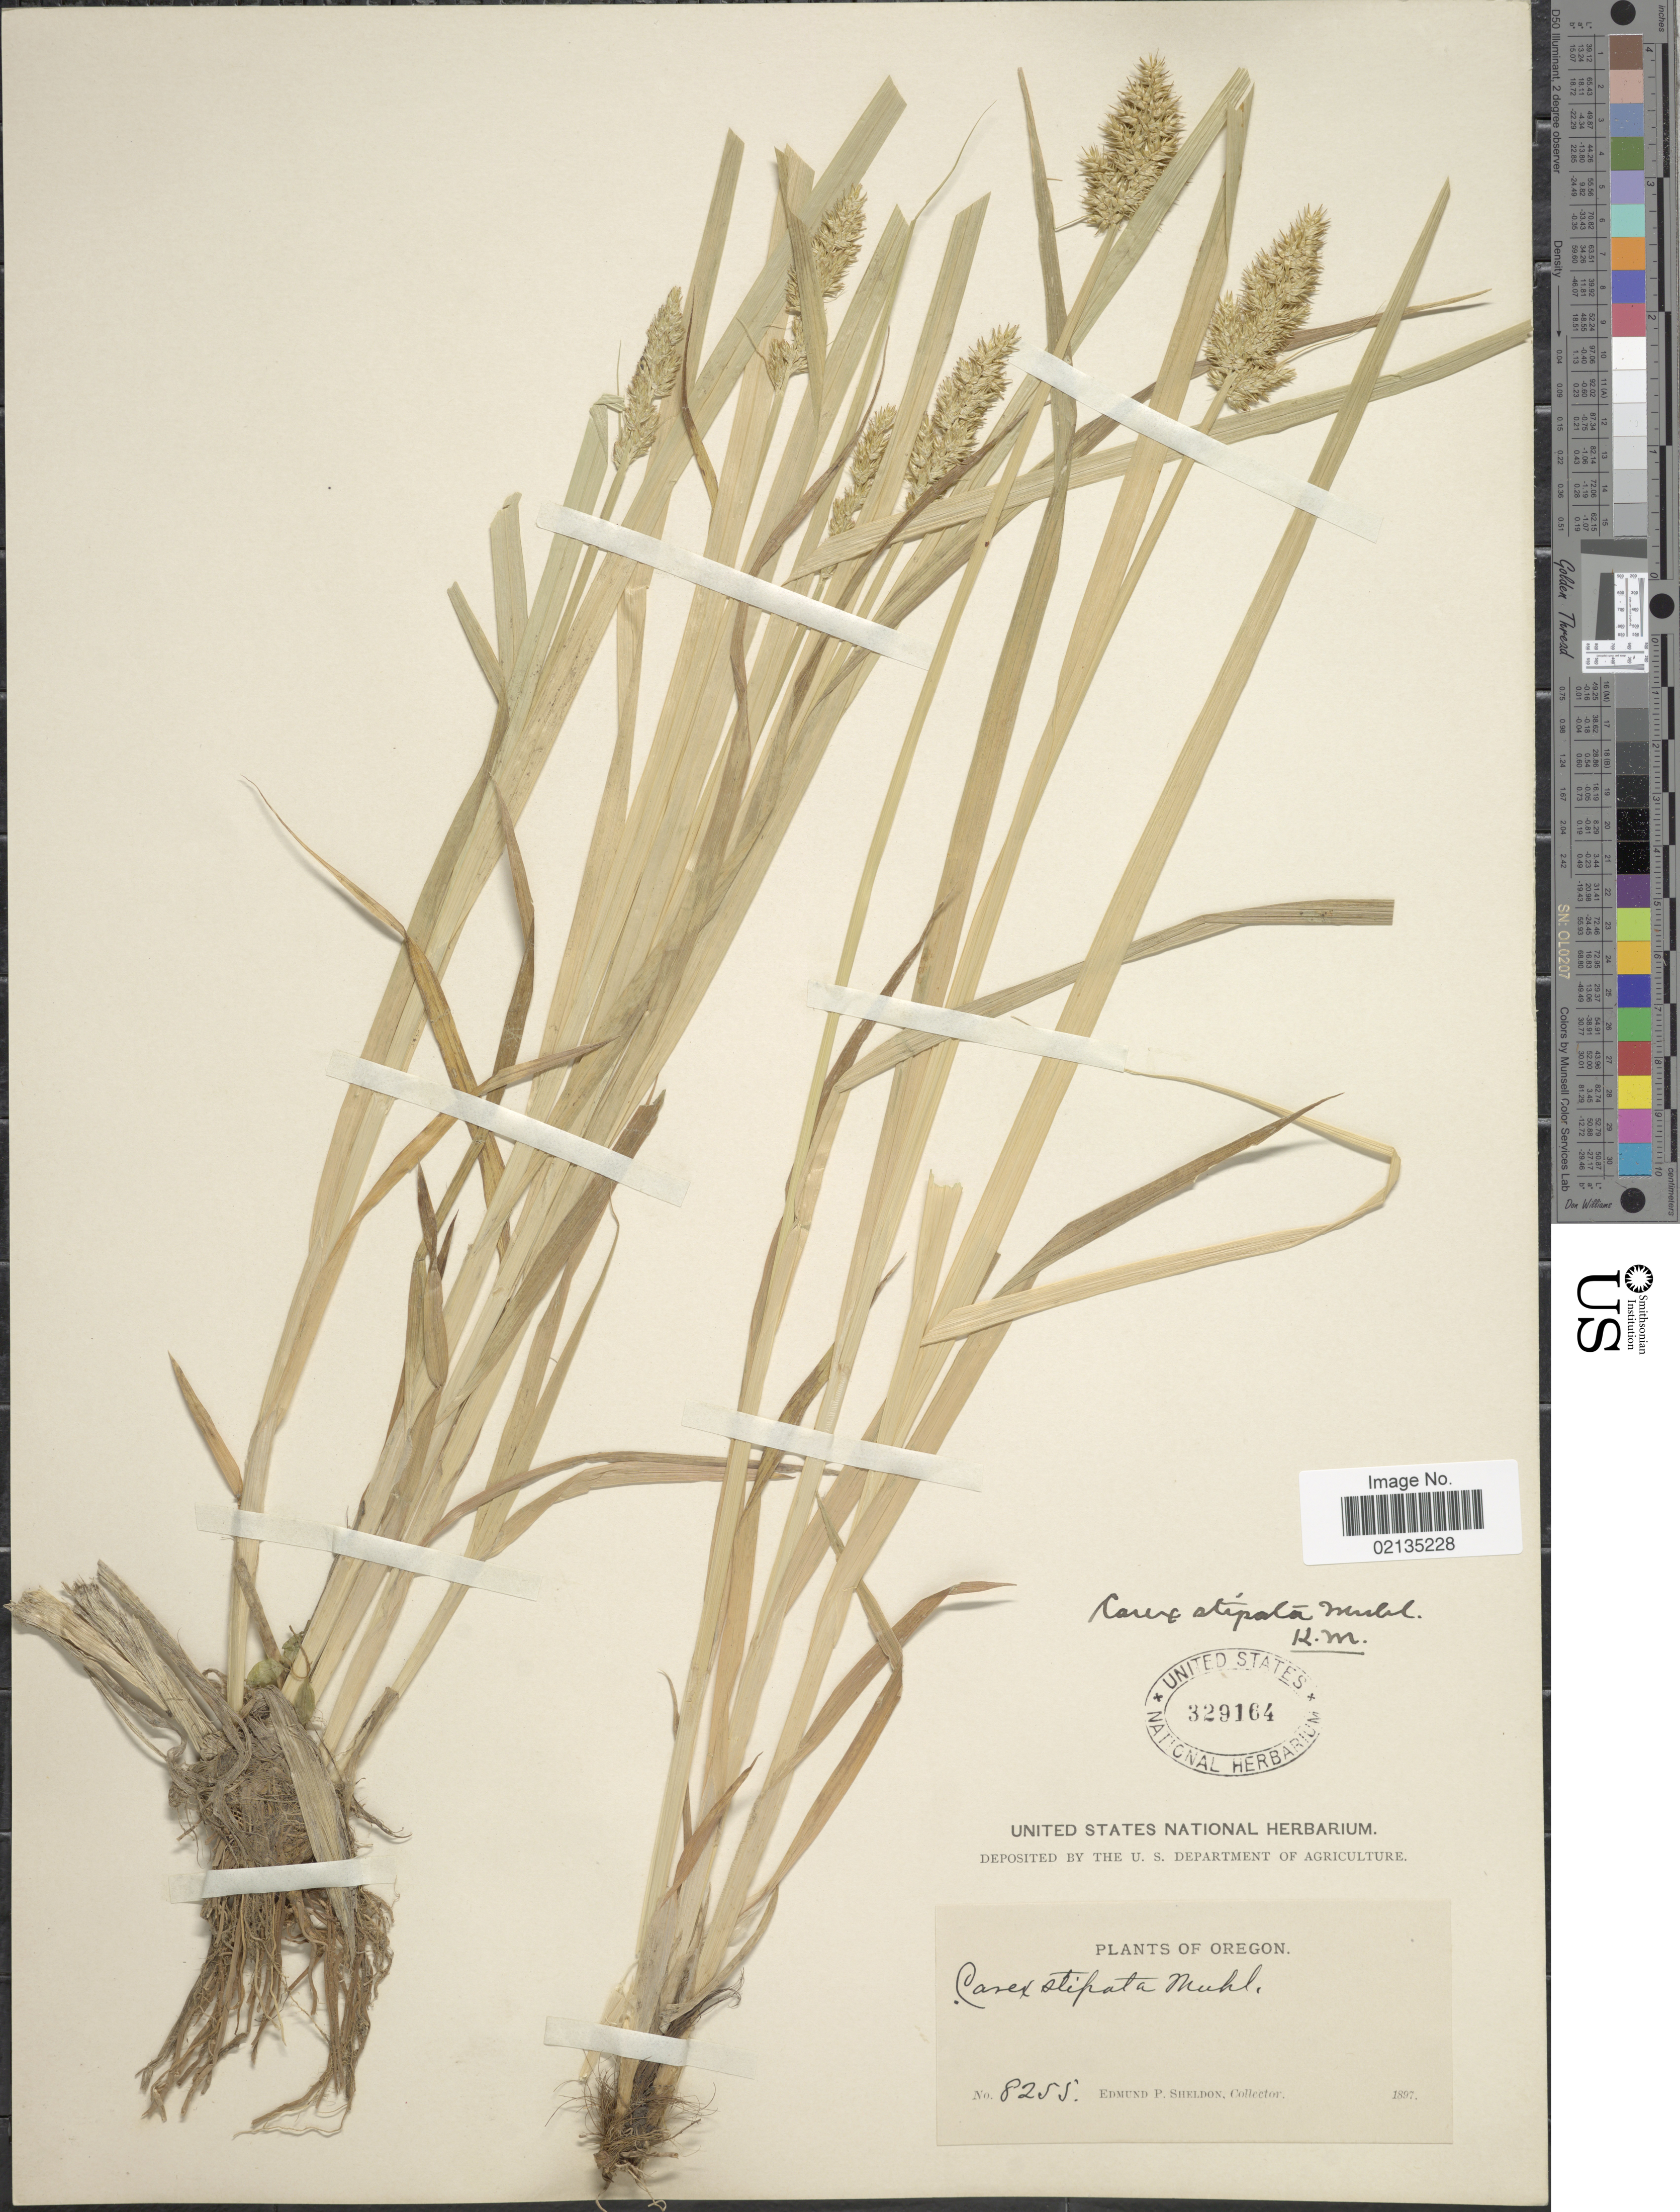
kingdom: Plantae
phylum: Tracheophyta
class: Liliopsida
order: Poales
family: Cyperaceae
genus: Carex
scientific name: Carex stipata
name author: Muhl. ex Willd.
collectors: E. P. Sheldon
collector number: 8255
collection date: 1897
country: United States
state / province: Oregon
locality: Oregon.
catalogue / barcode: US 329164